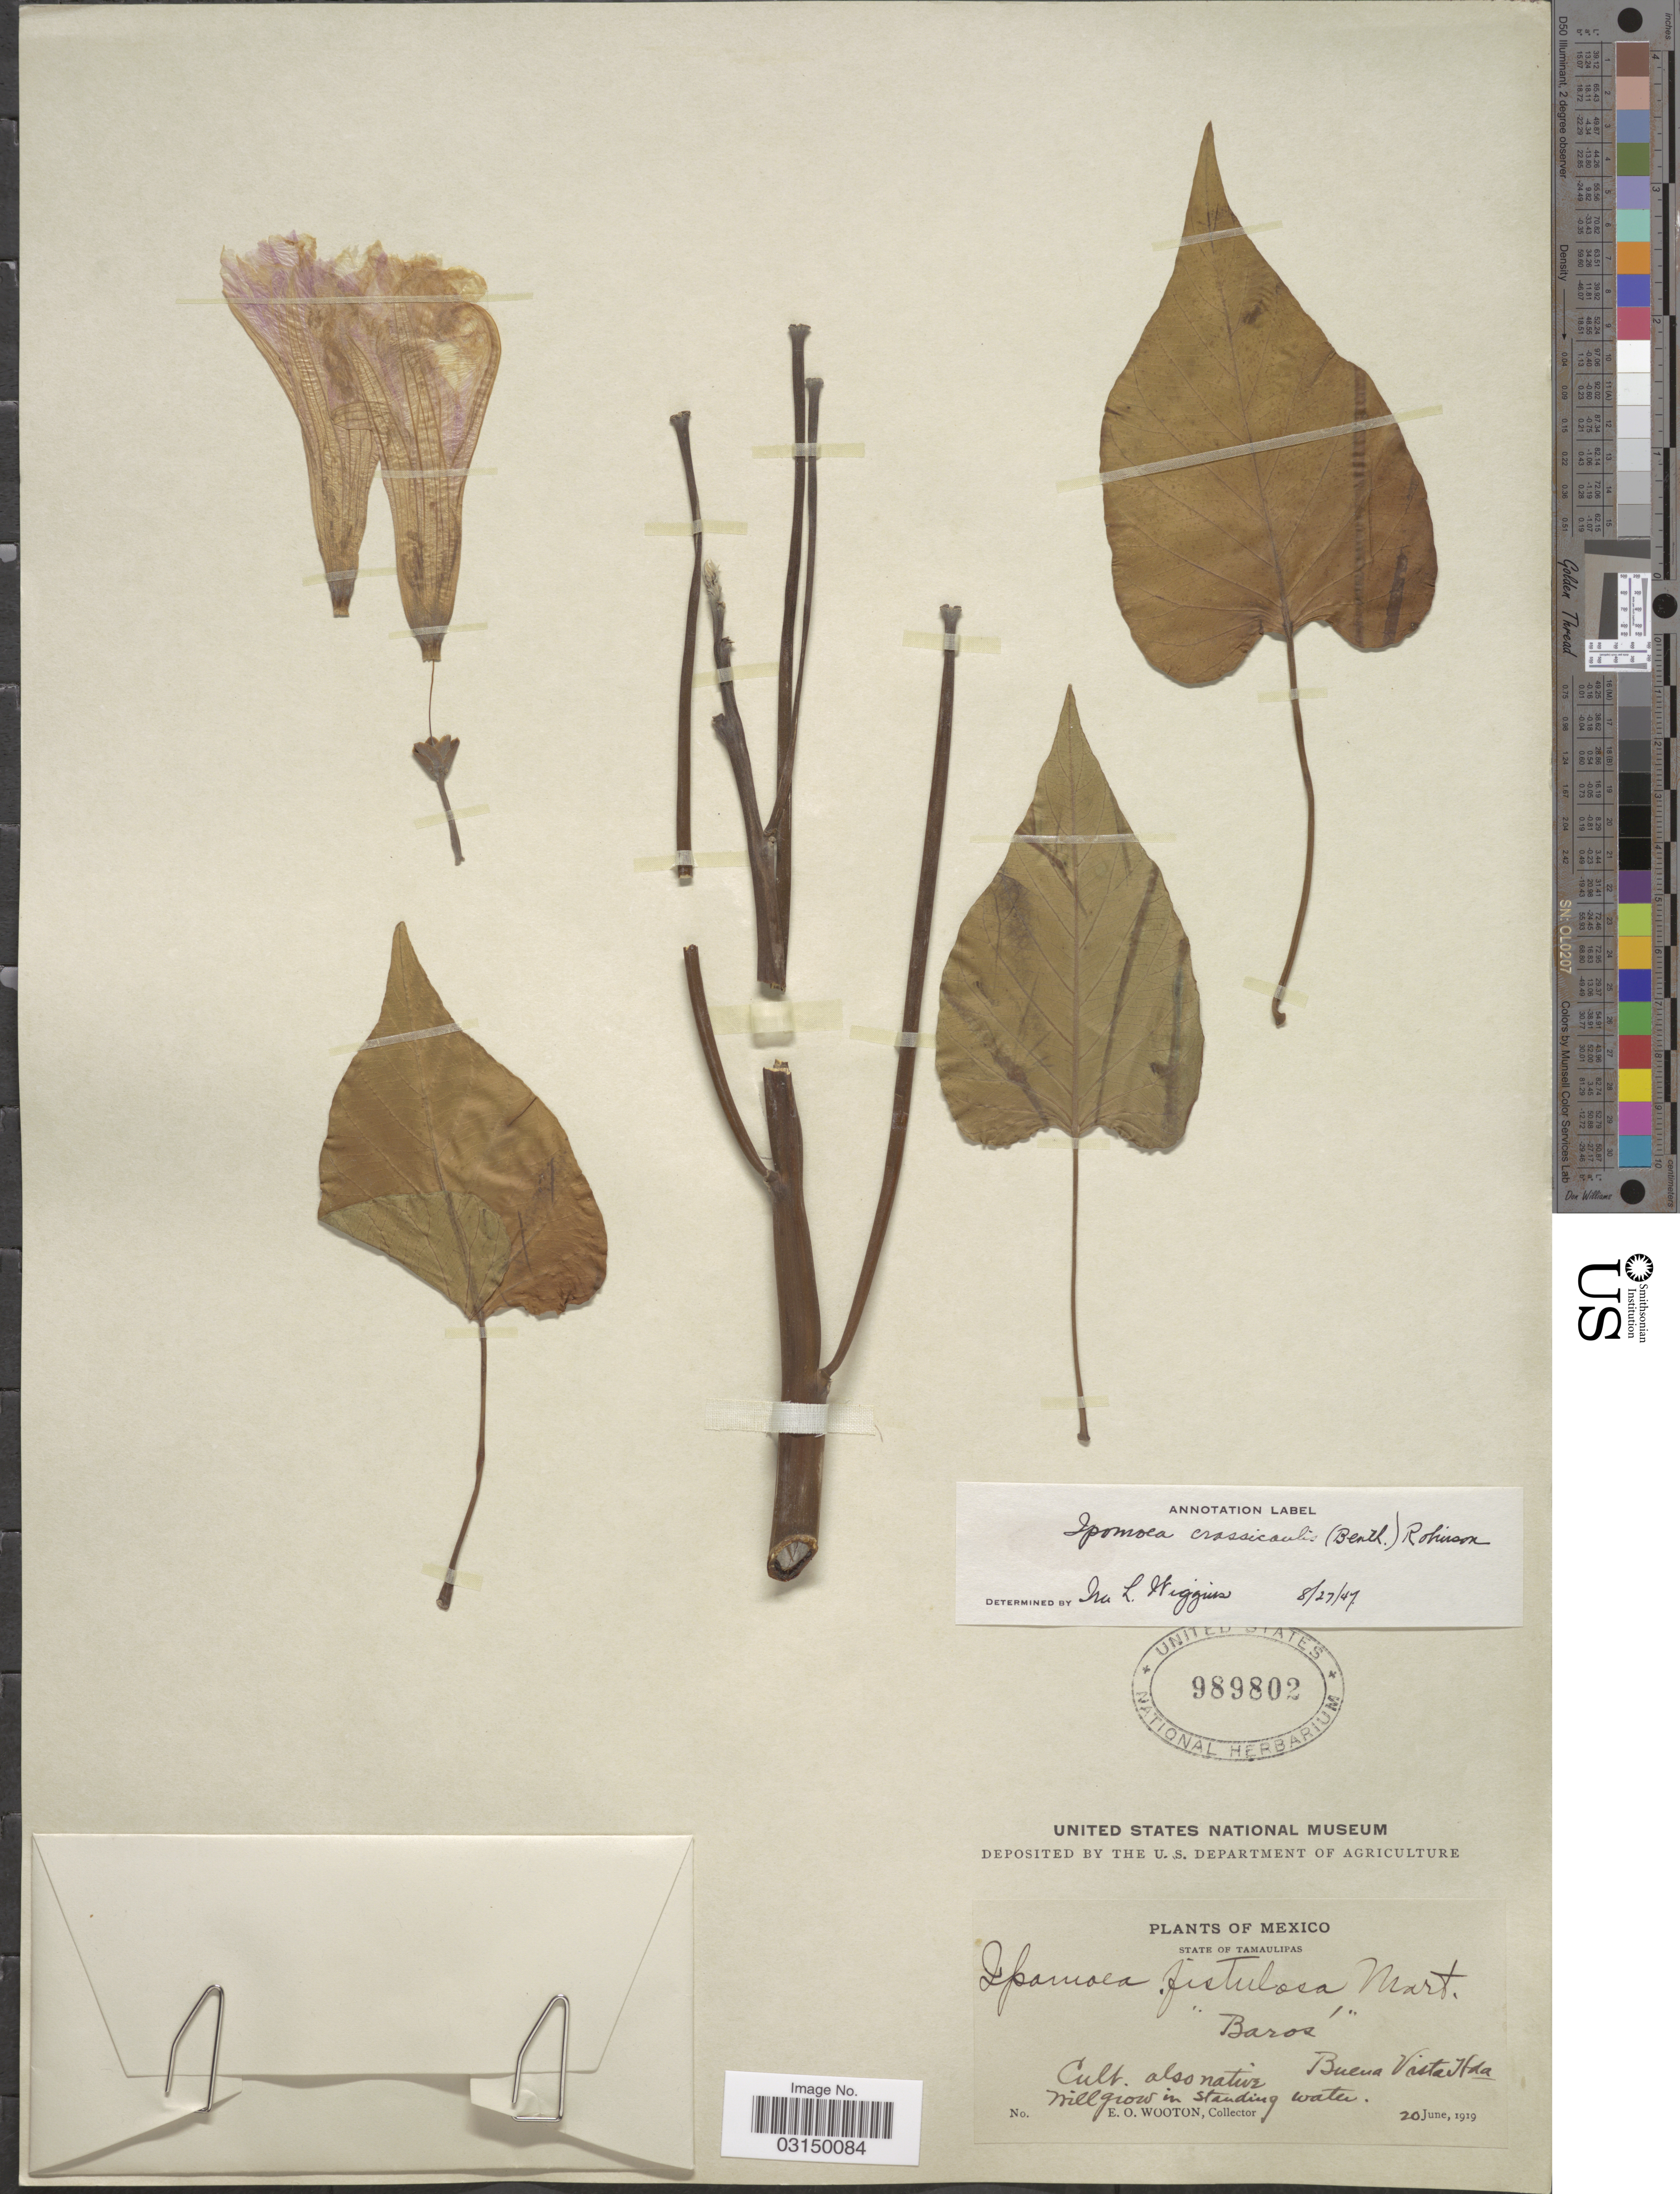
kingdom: Plantae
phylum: Tracheophyta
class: Magnoliopsida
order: Solanales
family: Convolvulaceae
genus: Ipomoea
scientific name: Ipomoea carnea subsp. fistulosa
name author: (Mart. ex Choisy) D.F. Austin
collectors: E. O. Wooton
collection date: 1919-06-20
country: Mexico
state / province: Tamaulipas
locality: Buena Vista Hda.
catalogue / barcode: US 989802